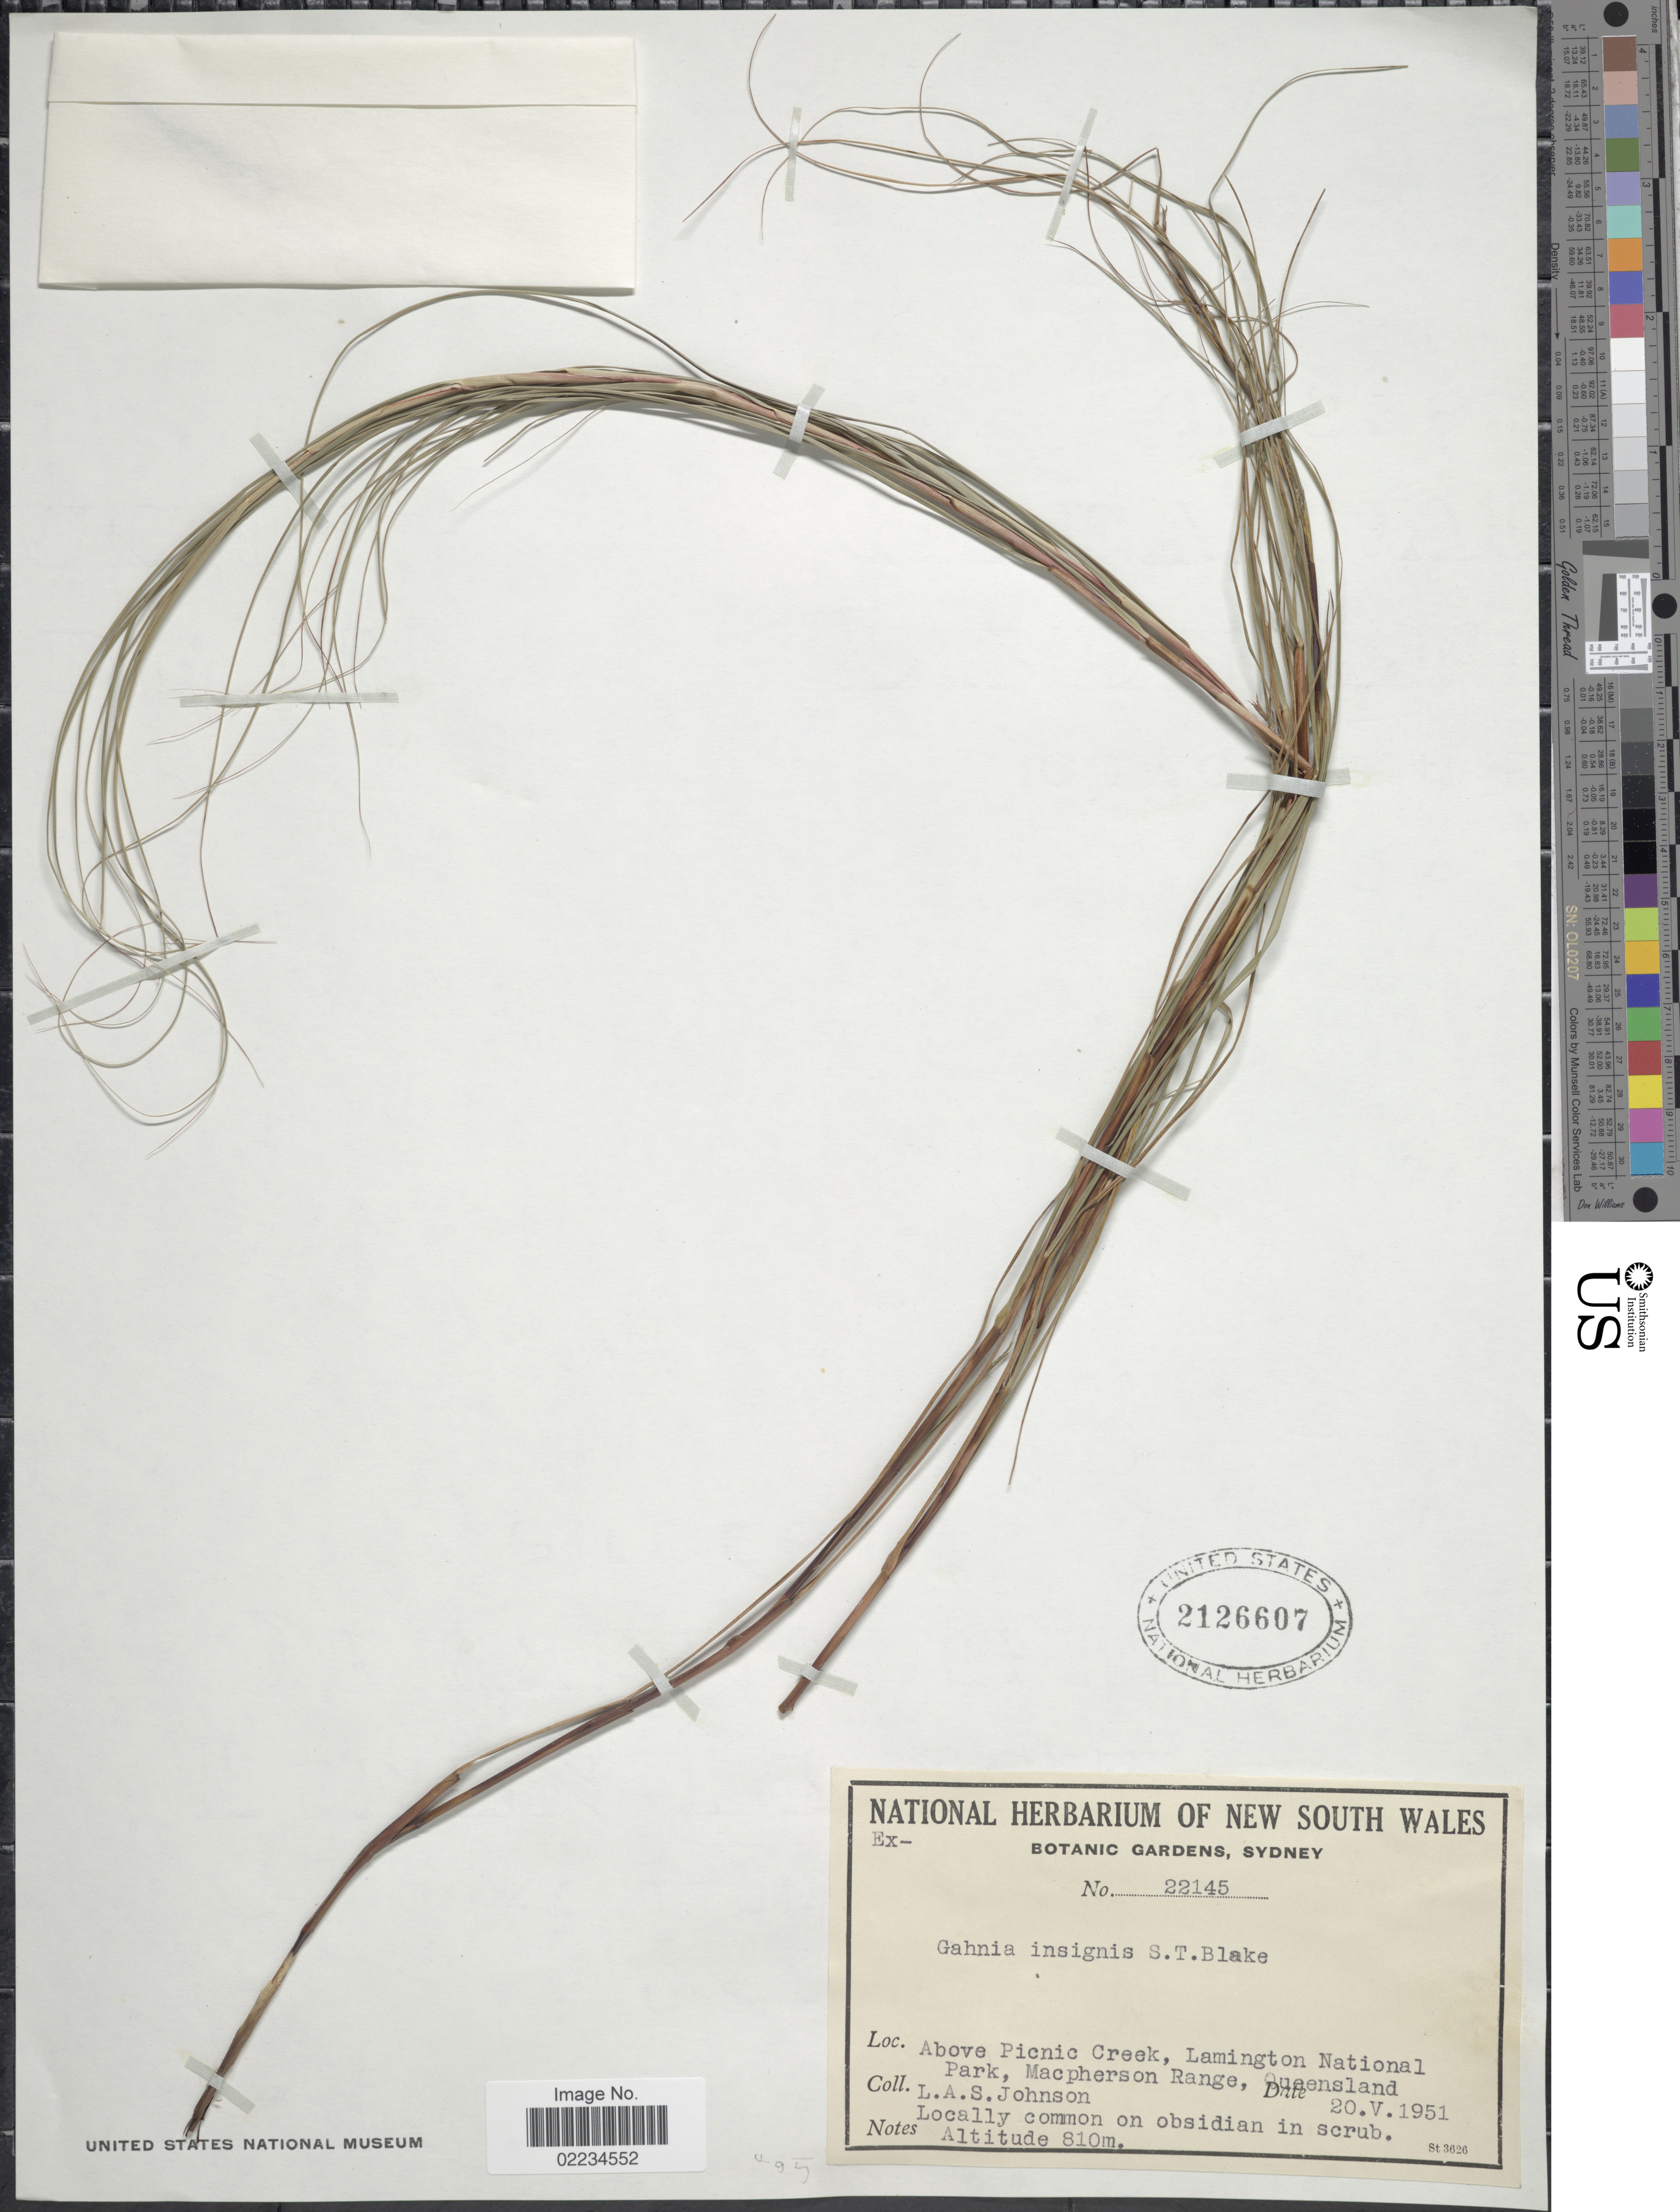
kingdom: Plantae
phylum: Tracheophyta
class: Liliopsida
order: Poales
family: Cyperaceae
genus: Gahnia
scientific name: Gahnia insignis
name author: S.T. Blake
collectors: L. A. S. Johnson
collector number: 22145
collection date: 1951-05-20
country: Australia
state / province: Queensland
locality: Above Picnic Creek, Lamington National Park, Macpherson Range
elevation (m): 810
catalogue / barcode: US 2126607